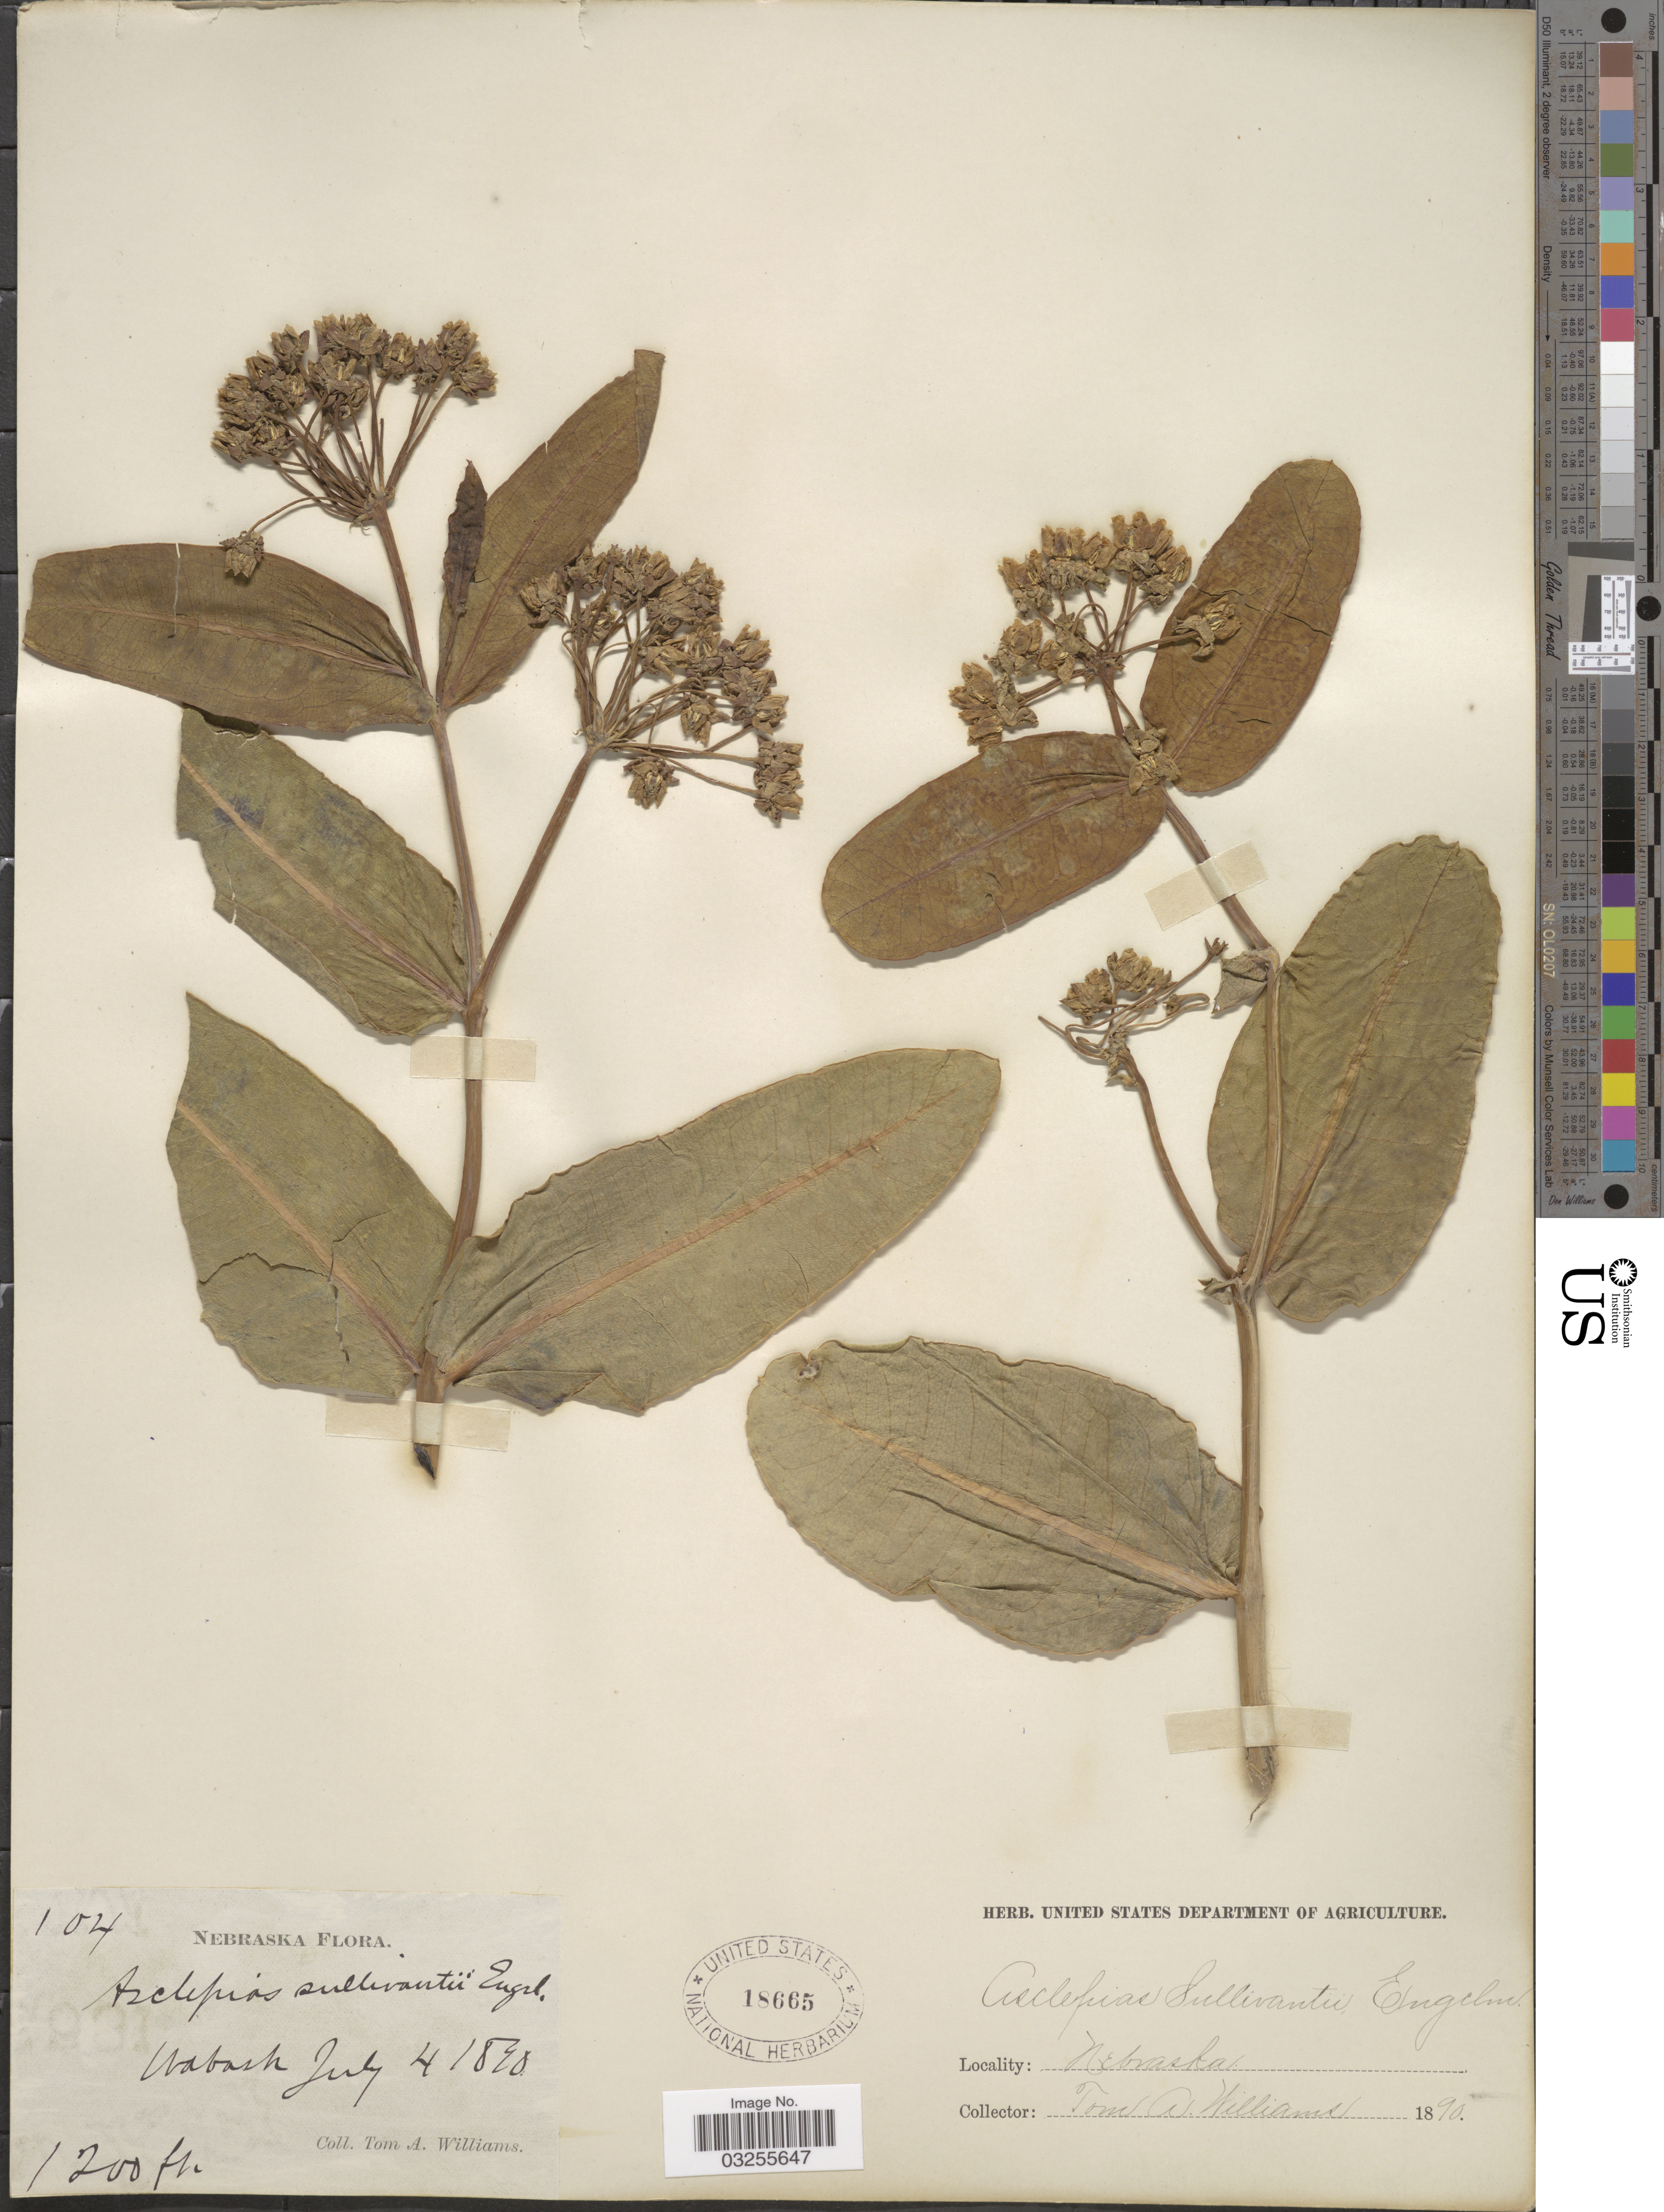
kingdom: Plantae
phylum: Tracheophyta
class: Magnoliopsida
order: Gentianales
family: Apocynaceae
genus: Asclepias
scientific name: Asclepias sullivantii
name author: Engelm. ex A. Gray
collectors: T. Williams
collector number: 104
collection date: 1890-07-04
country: United States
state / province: Nebraska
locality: Wabash.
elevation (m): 366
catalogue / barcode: US 18665